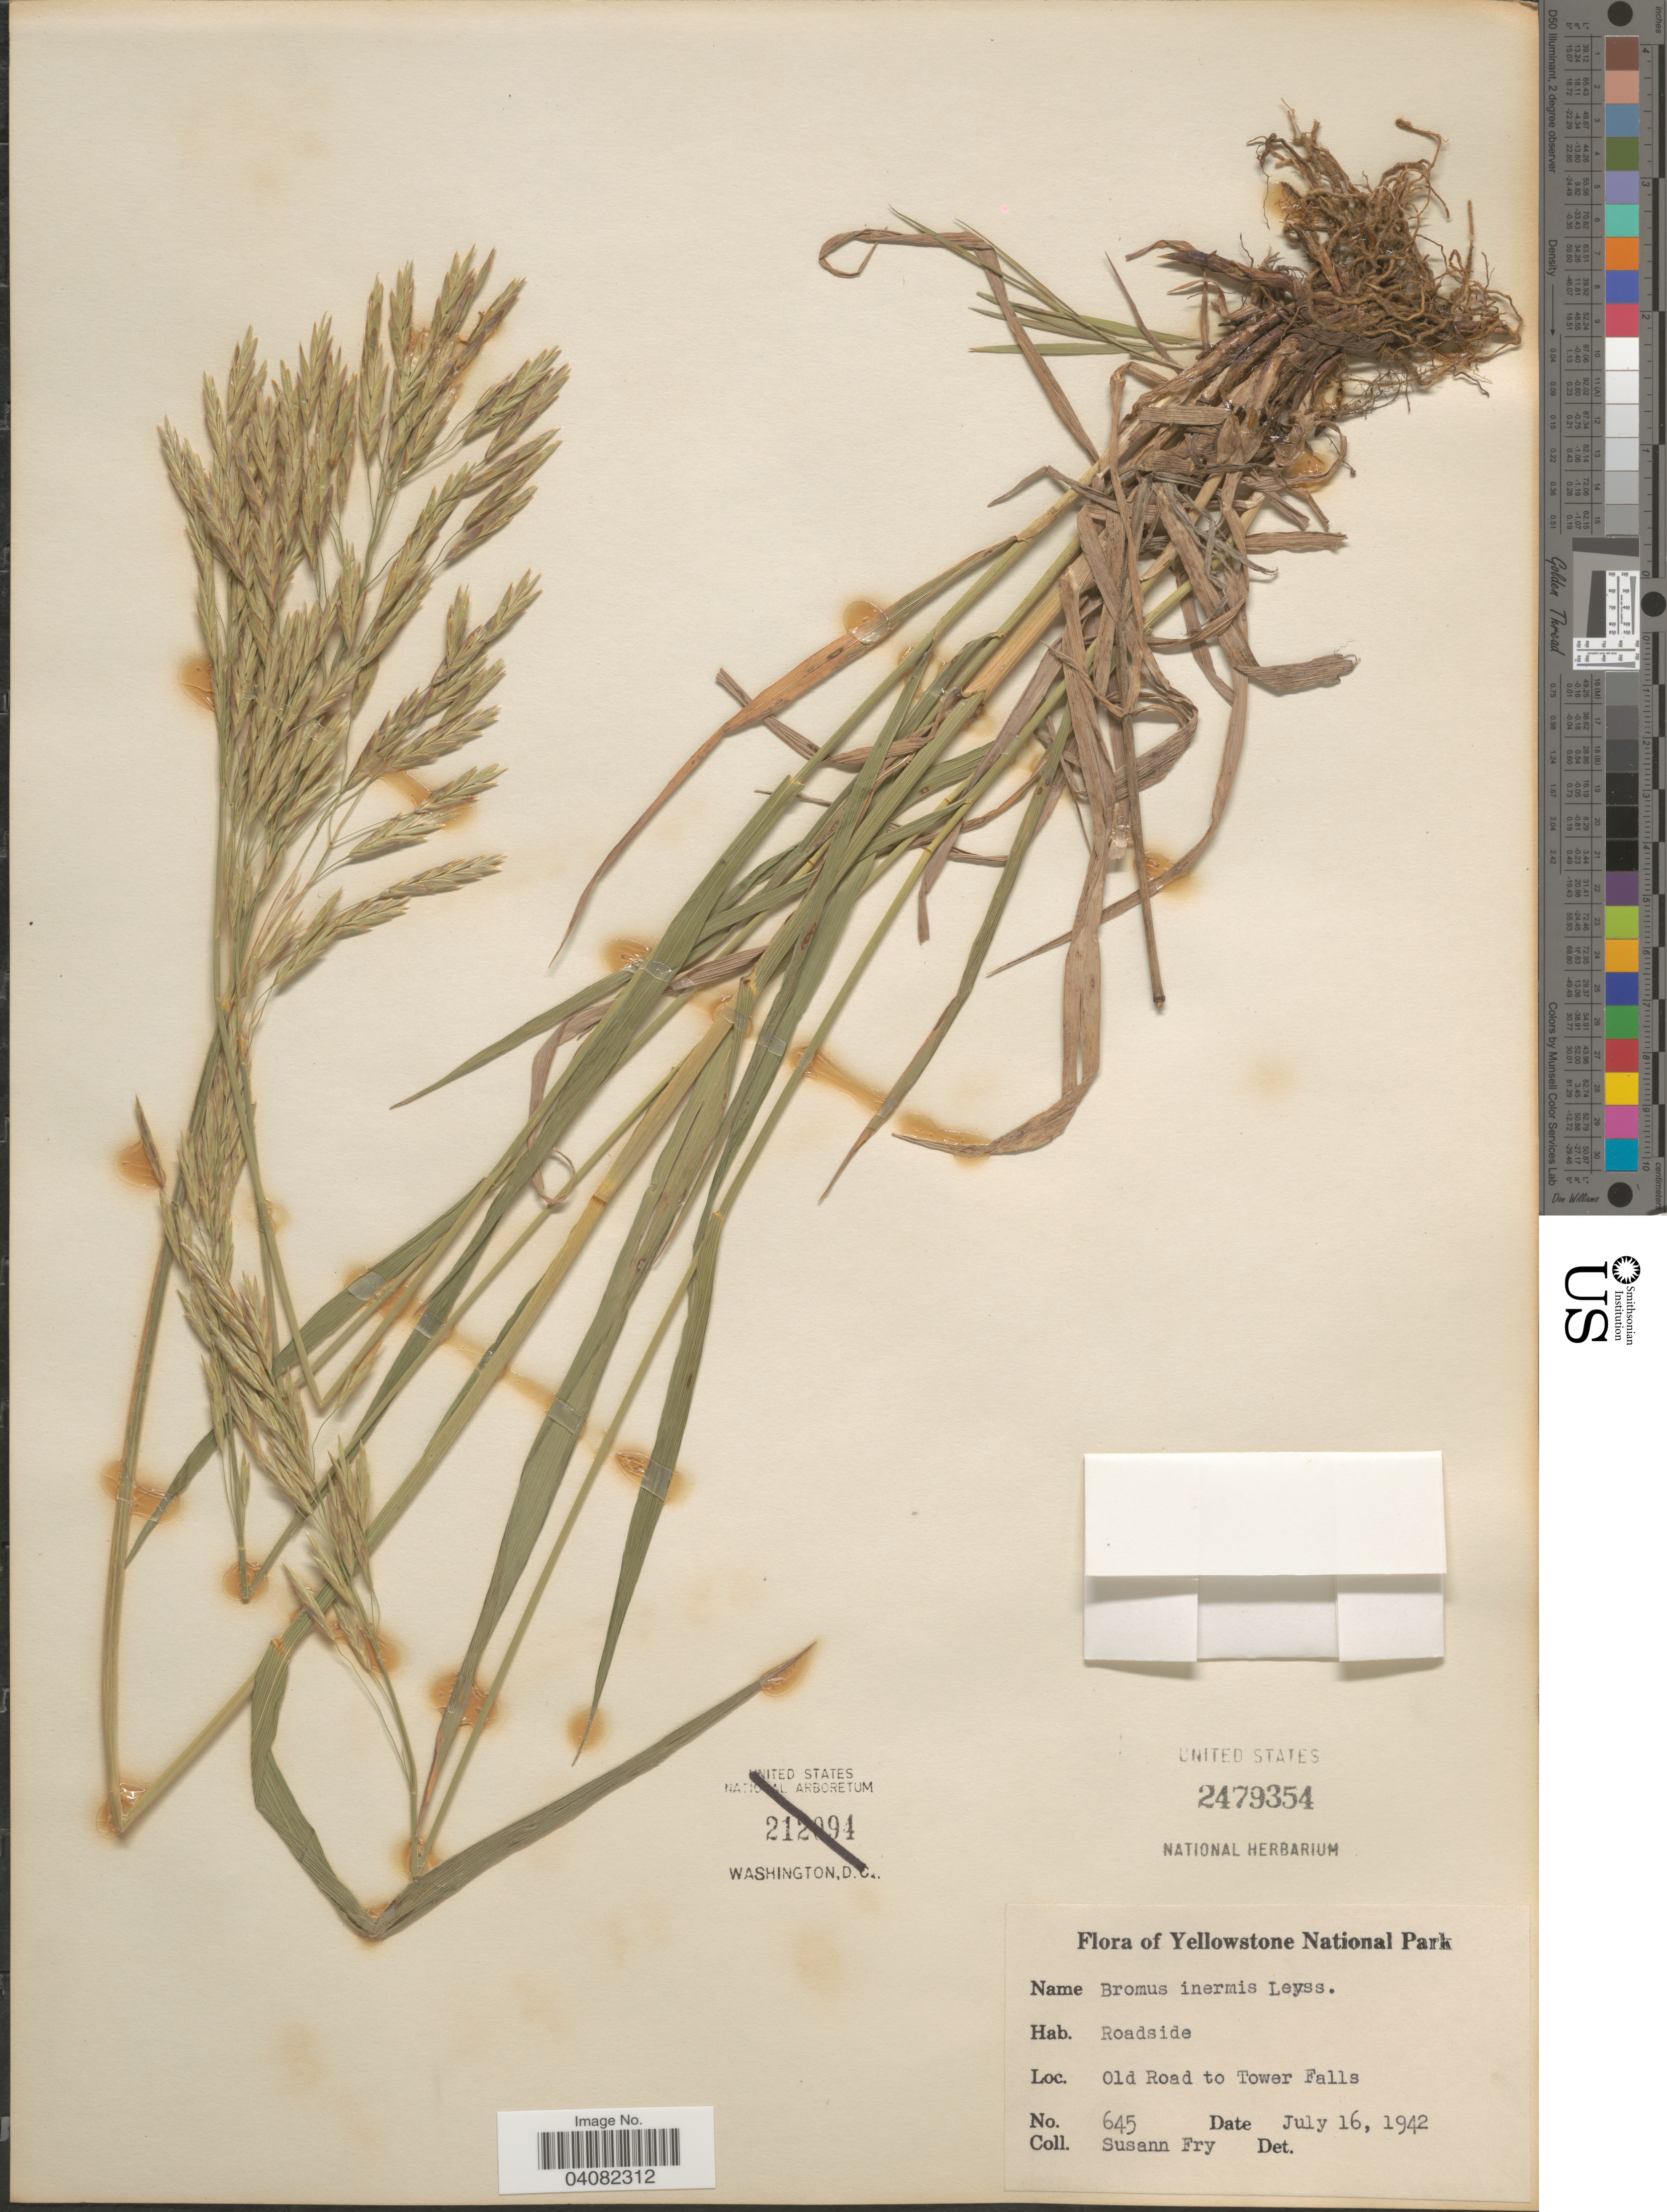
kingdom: Plantae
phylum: Tracheophyta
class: Liliopsida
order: Poales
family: Poaceae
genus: Bromus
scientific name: Bromus inermis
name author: Leyss.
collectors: S. Fry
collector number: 645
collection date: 1942-07-16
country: United States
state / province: Wyoming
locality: Yellowstone National Park. Roadside. Old Road to Tower Falls.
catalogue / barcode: US 2479354